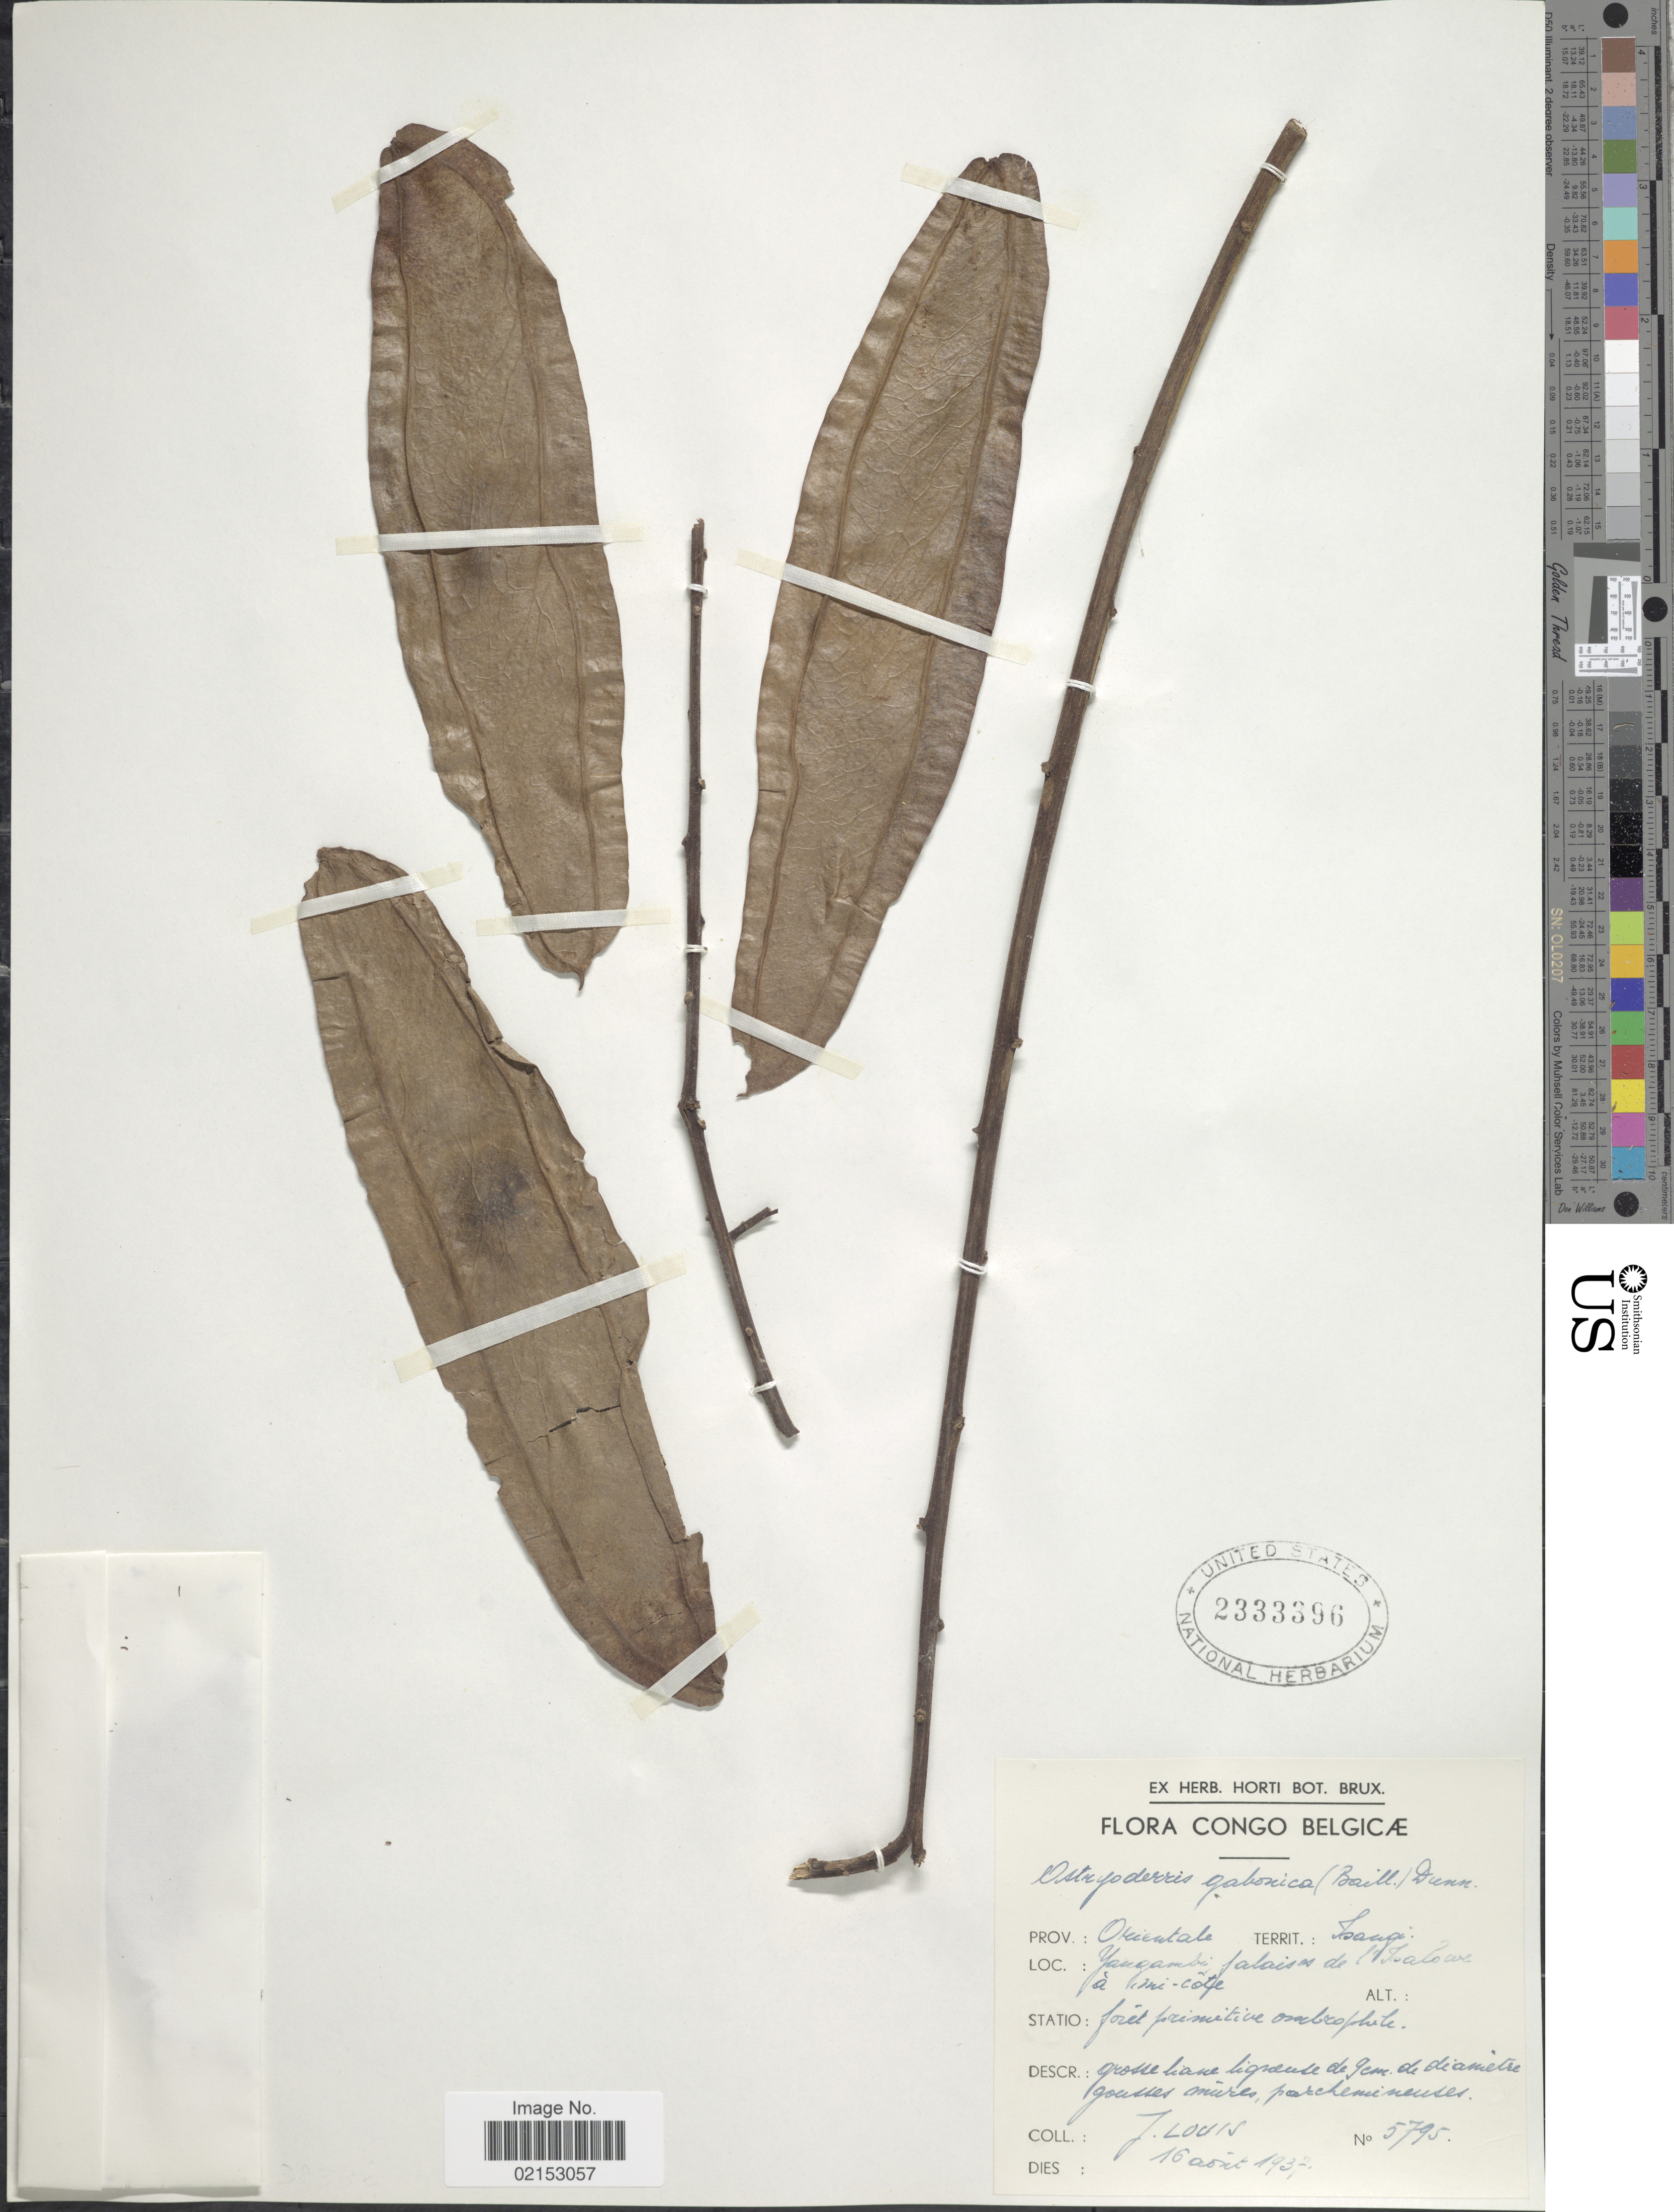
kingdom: Plantae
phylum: Tracheophyta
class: Magnoliopsida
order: Fabales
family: Fabaceae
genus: Aganope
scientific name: Aganope gabonica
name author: (Baill.) Polhill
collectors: J. Louis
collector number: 5795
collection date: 1937-08-16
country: Congo, Democratic Republic of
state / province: Tshopo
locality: Congo Belgicæ, territ: Isangi, Yangambi falais de l'Isalowe á [illegible text]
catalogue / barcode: US 2333396